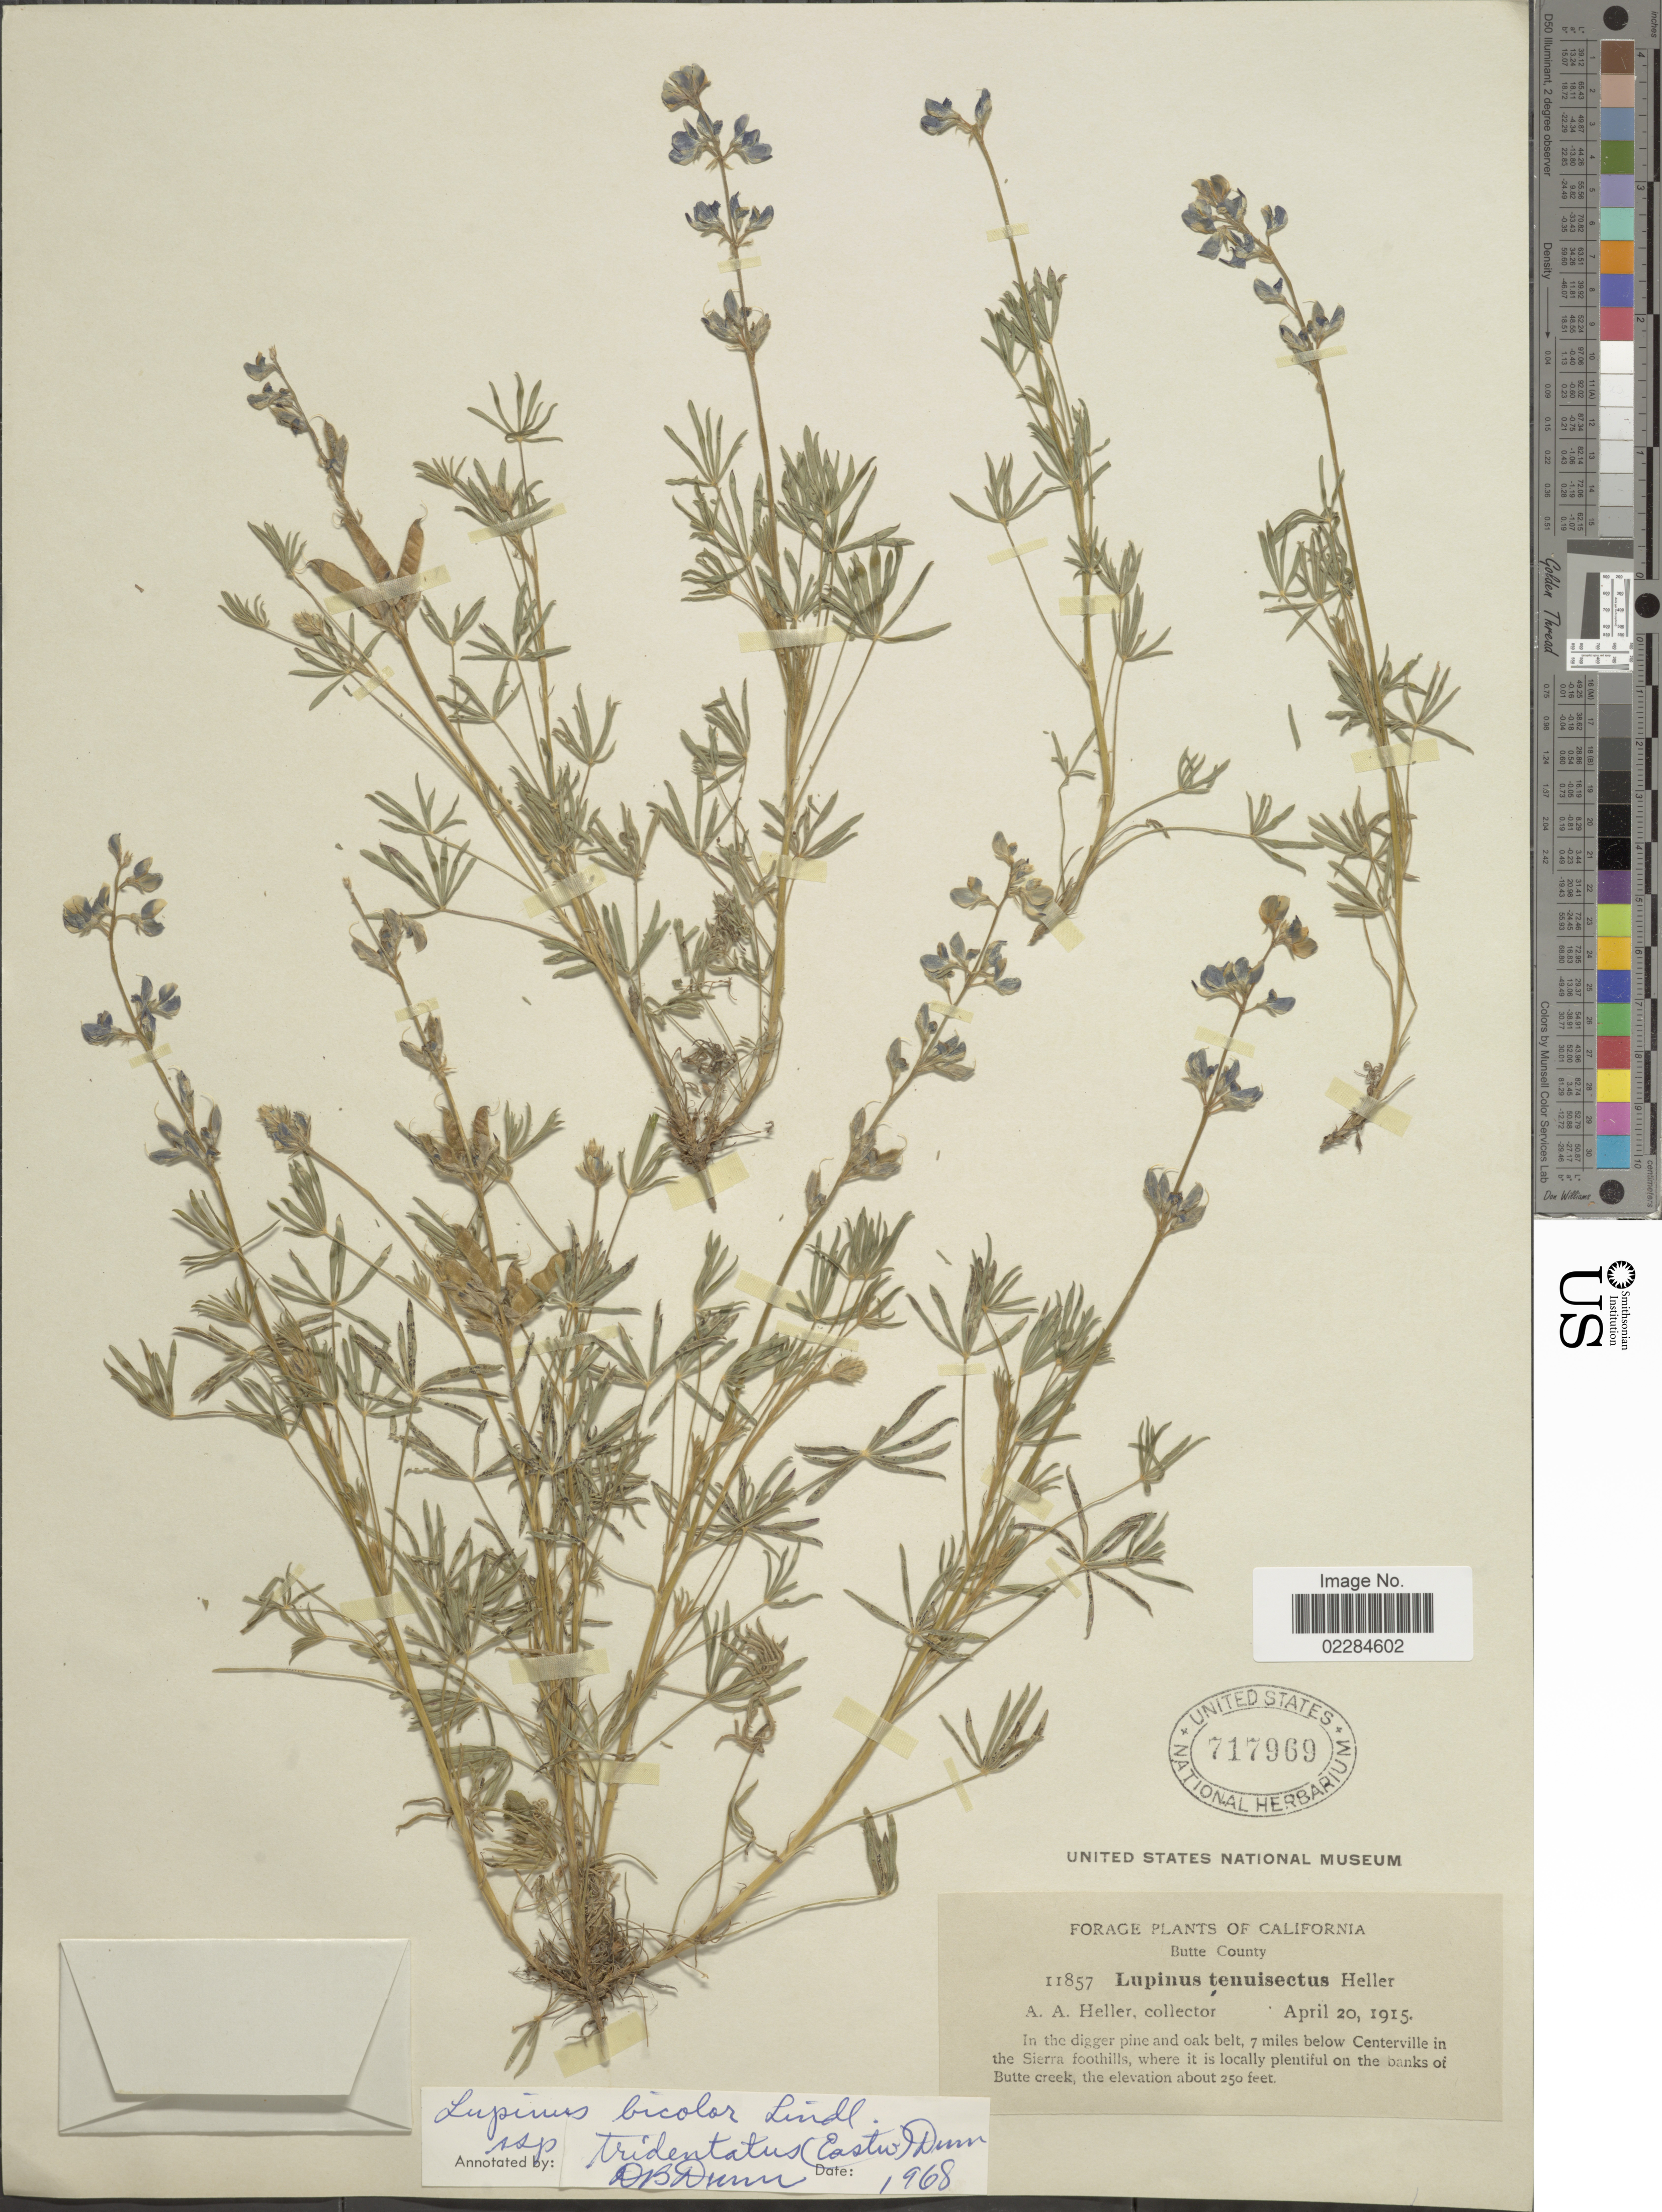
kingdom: Plantae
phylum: Tracheophyta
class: Magnoliopsida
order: Fabales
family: Fabaceae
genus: Lupinus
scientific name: Lupinus bicolor var. tridentatus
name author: Lindl.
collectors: A. A. Heller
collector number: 11857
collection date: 1915-04-20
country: United States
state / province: California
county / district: Butte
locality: Butte County, in the digger pine and oak belt, 7 miles below Centerville in the Sierra foothills, on the banks of Butte Creek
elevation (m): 76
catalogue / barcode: US 717969